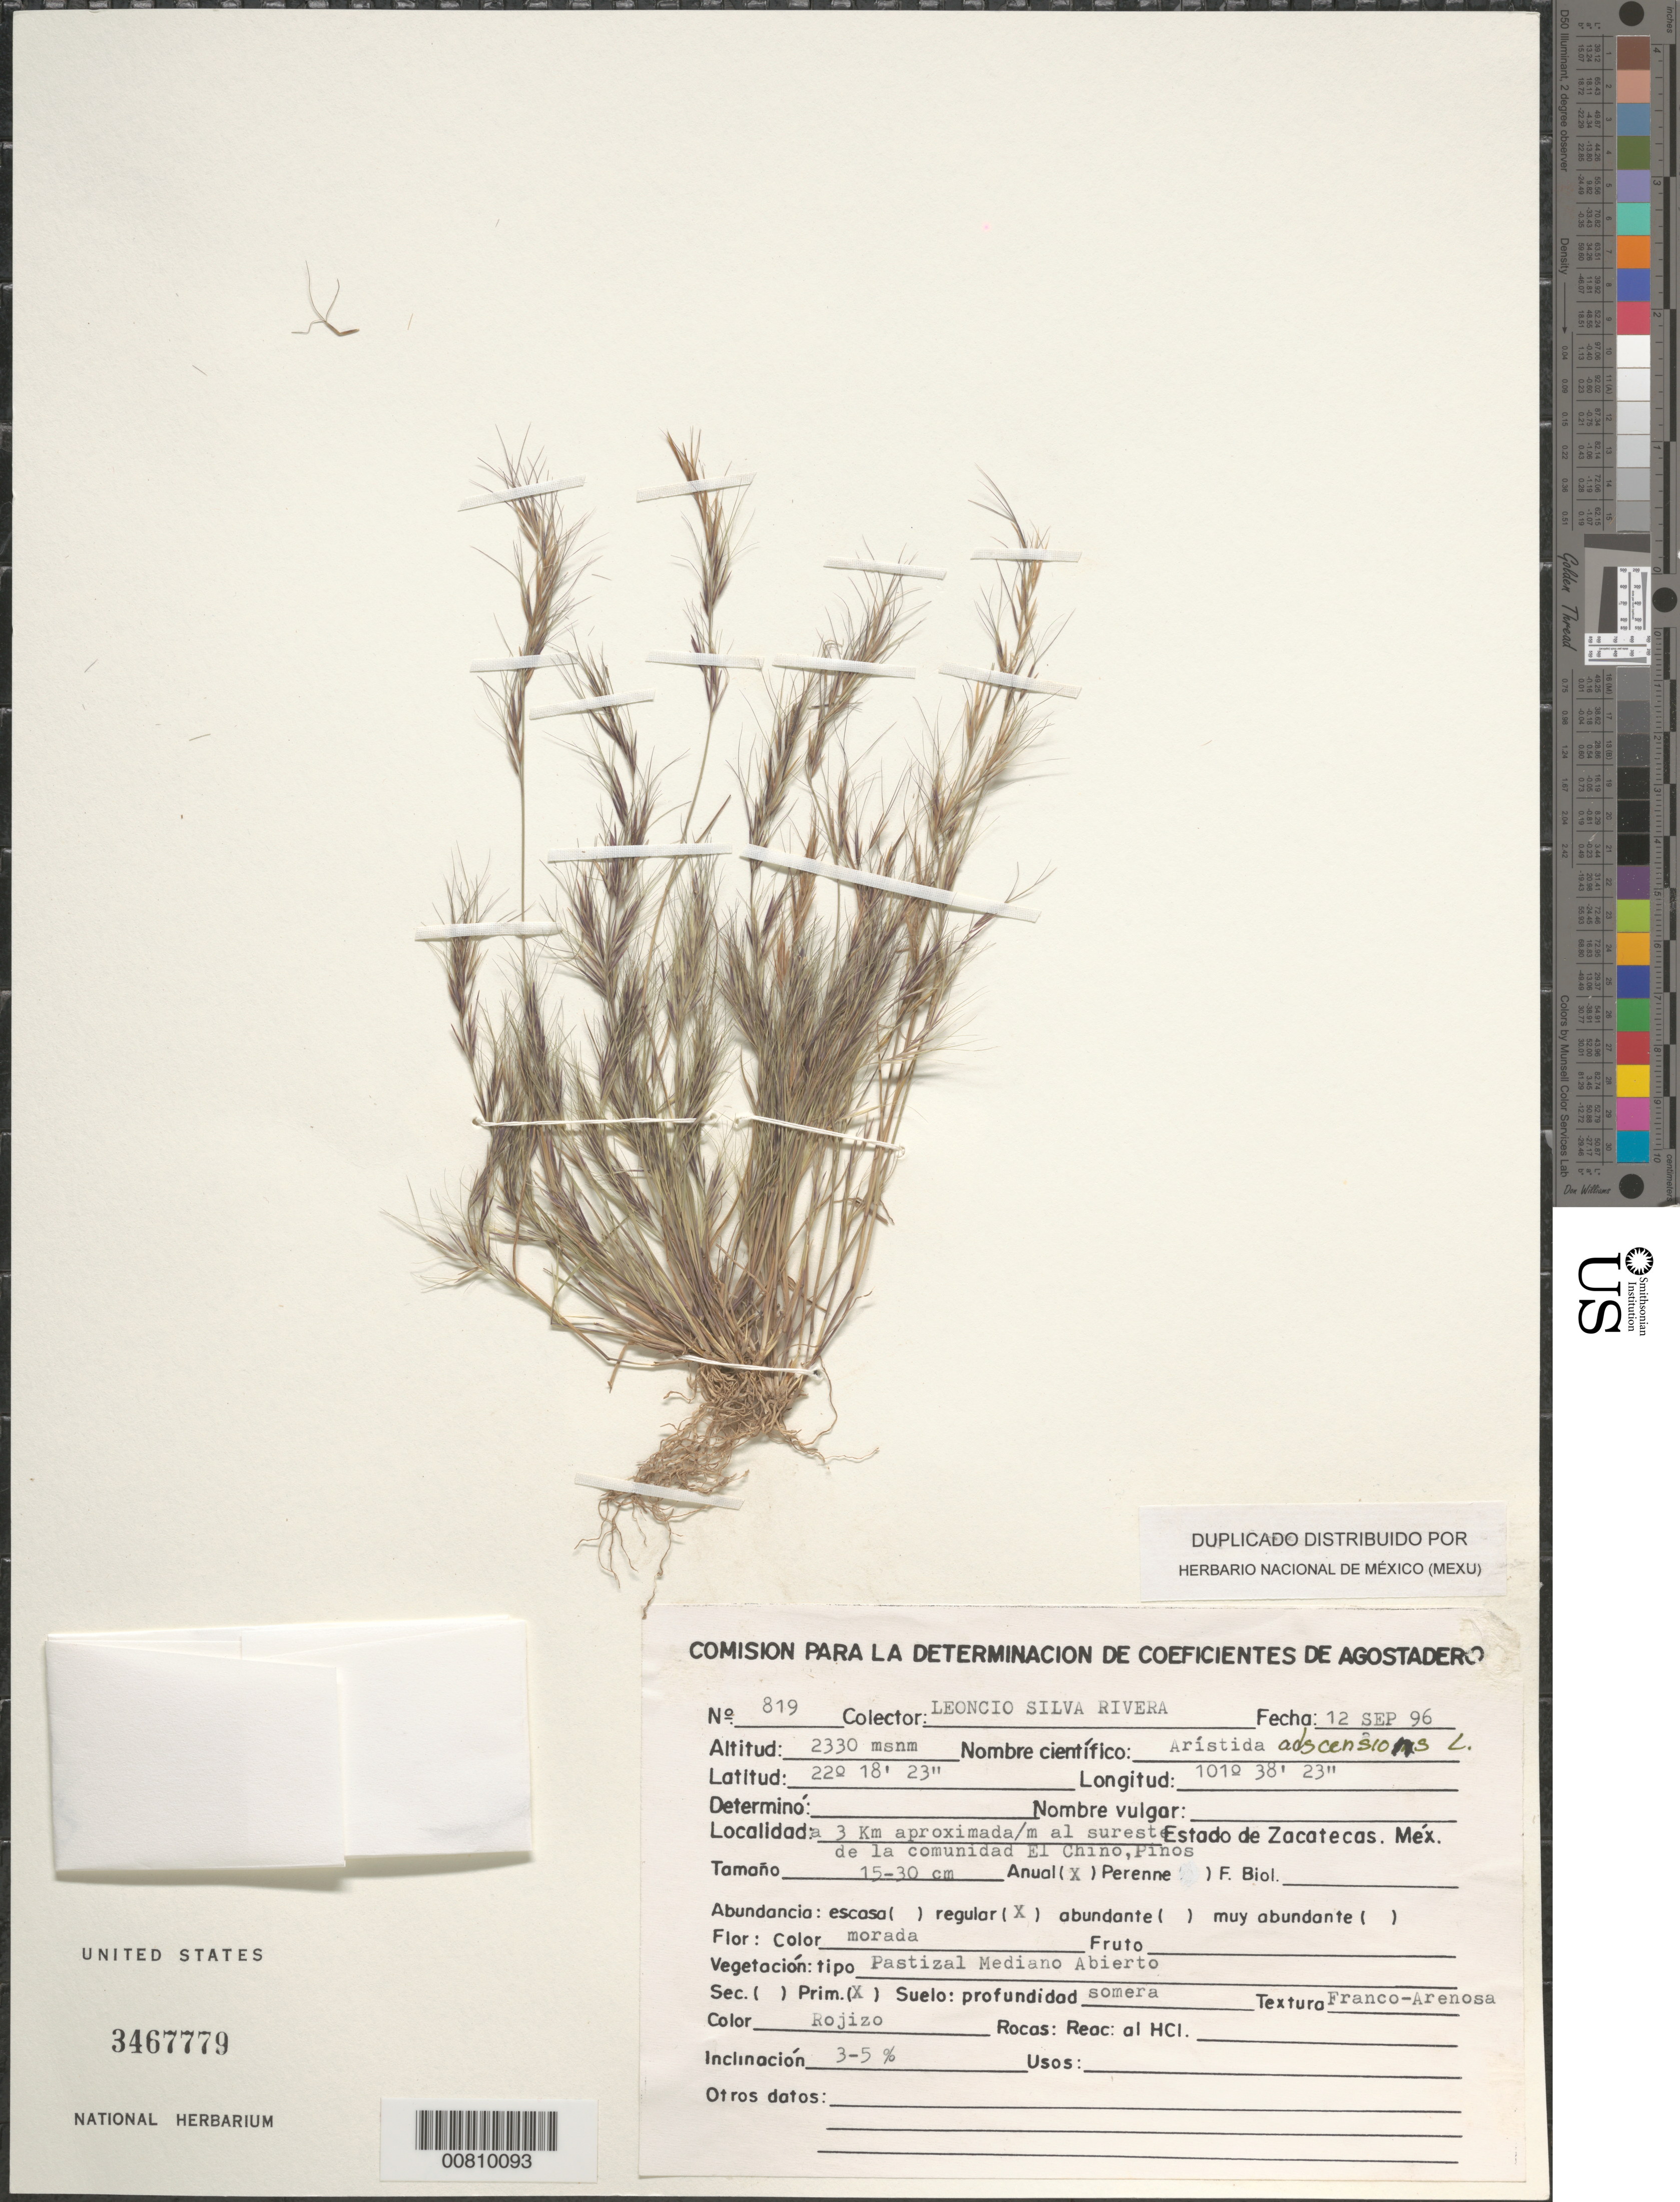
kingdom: Plantae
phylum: Tracheophyta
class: Liliopsida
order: Poales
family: Poaceae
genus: Aristida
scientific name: Aristida adscensionis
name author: L.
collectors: L. S. Rivera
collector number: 819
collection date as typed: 12 Sep 1996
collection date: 1996-09-12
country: Mexico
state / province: Zacatecas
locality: El Chino, Pinos.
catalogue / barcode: US 3467779